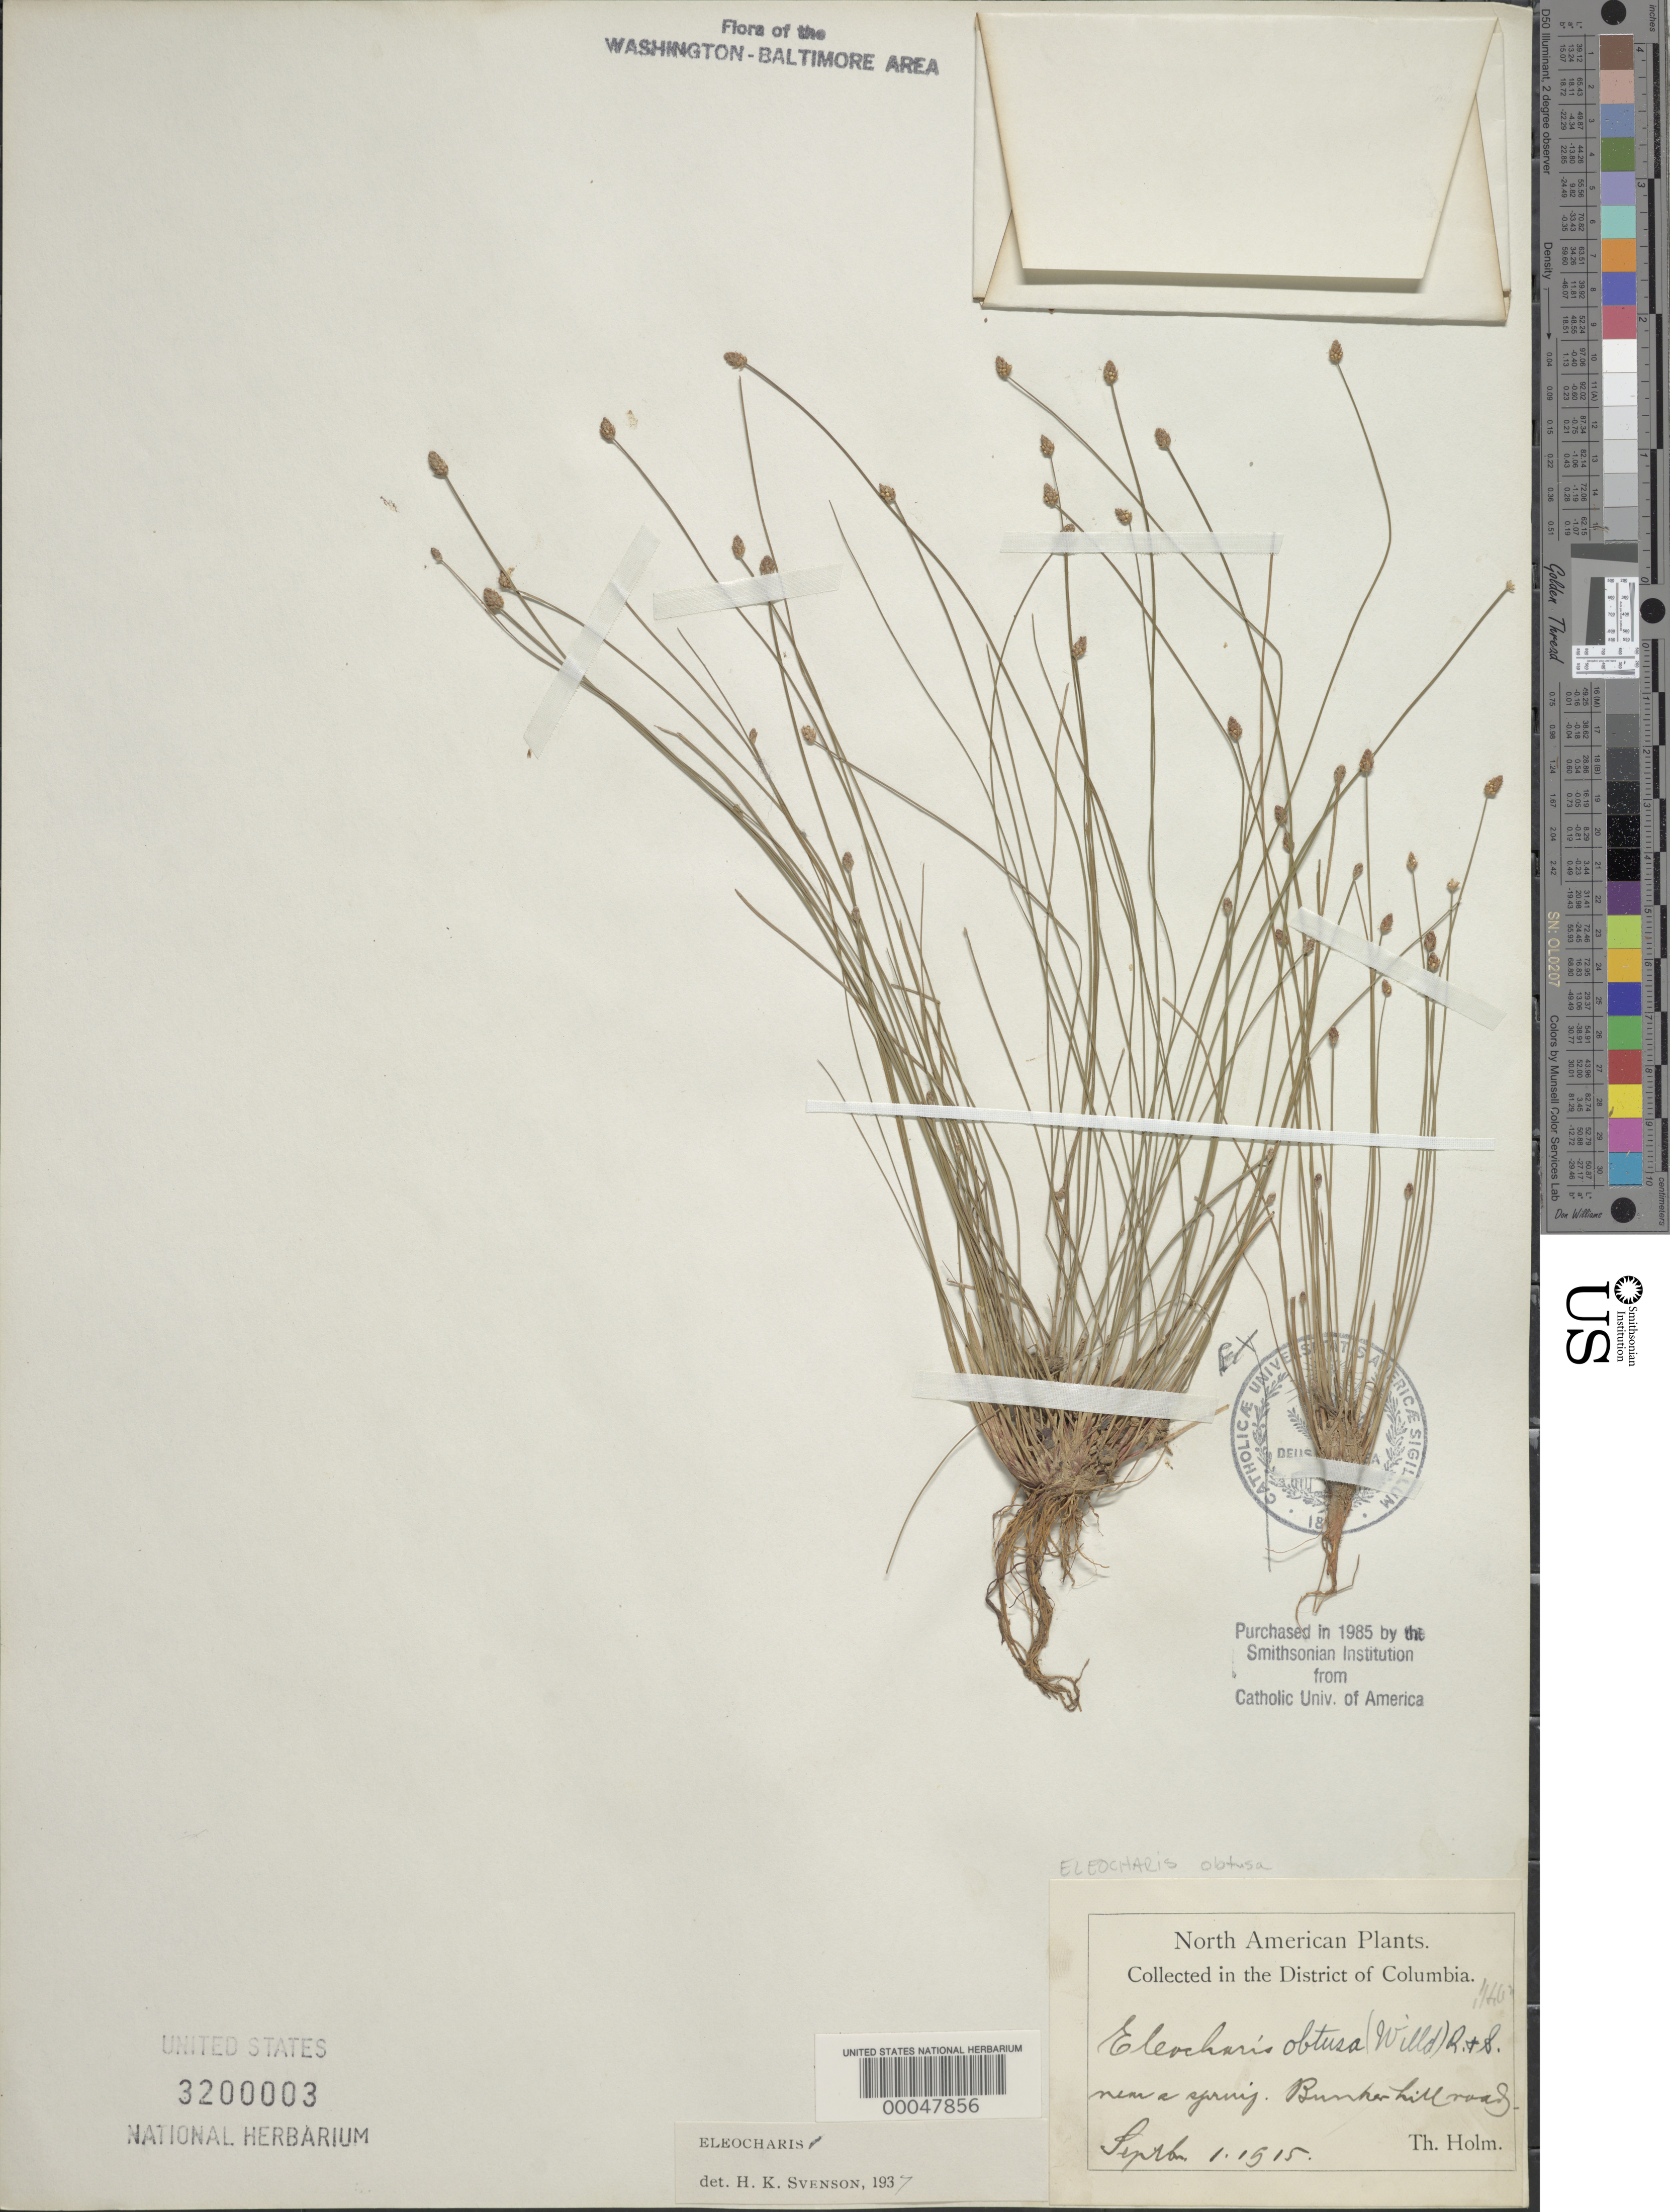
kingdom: Plantae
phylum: Tracheophyta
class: Liliopsida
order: Poales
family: Cyperaceae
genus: Eleocharis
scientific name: Eleocharis obtusa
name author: (Willd.) Schult.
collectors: T. Holm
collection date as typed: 01 Sep 1915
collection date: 1915-09-01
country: United States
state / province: District of Columbia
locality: Bunker Hill Road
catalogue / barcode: US 3200003